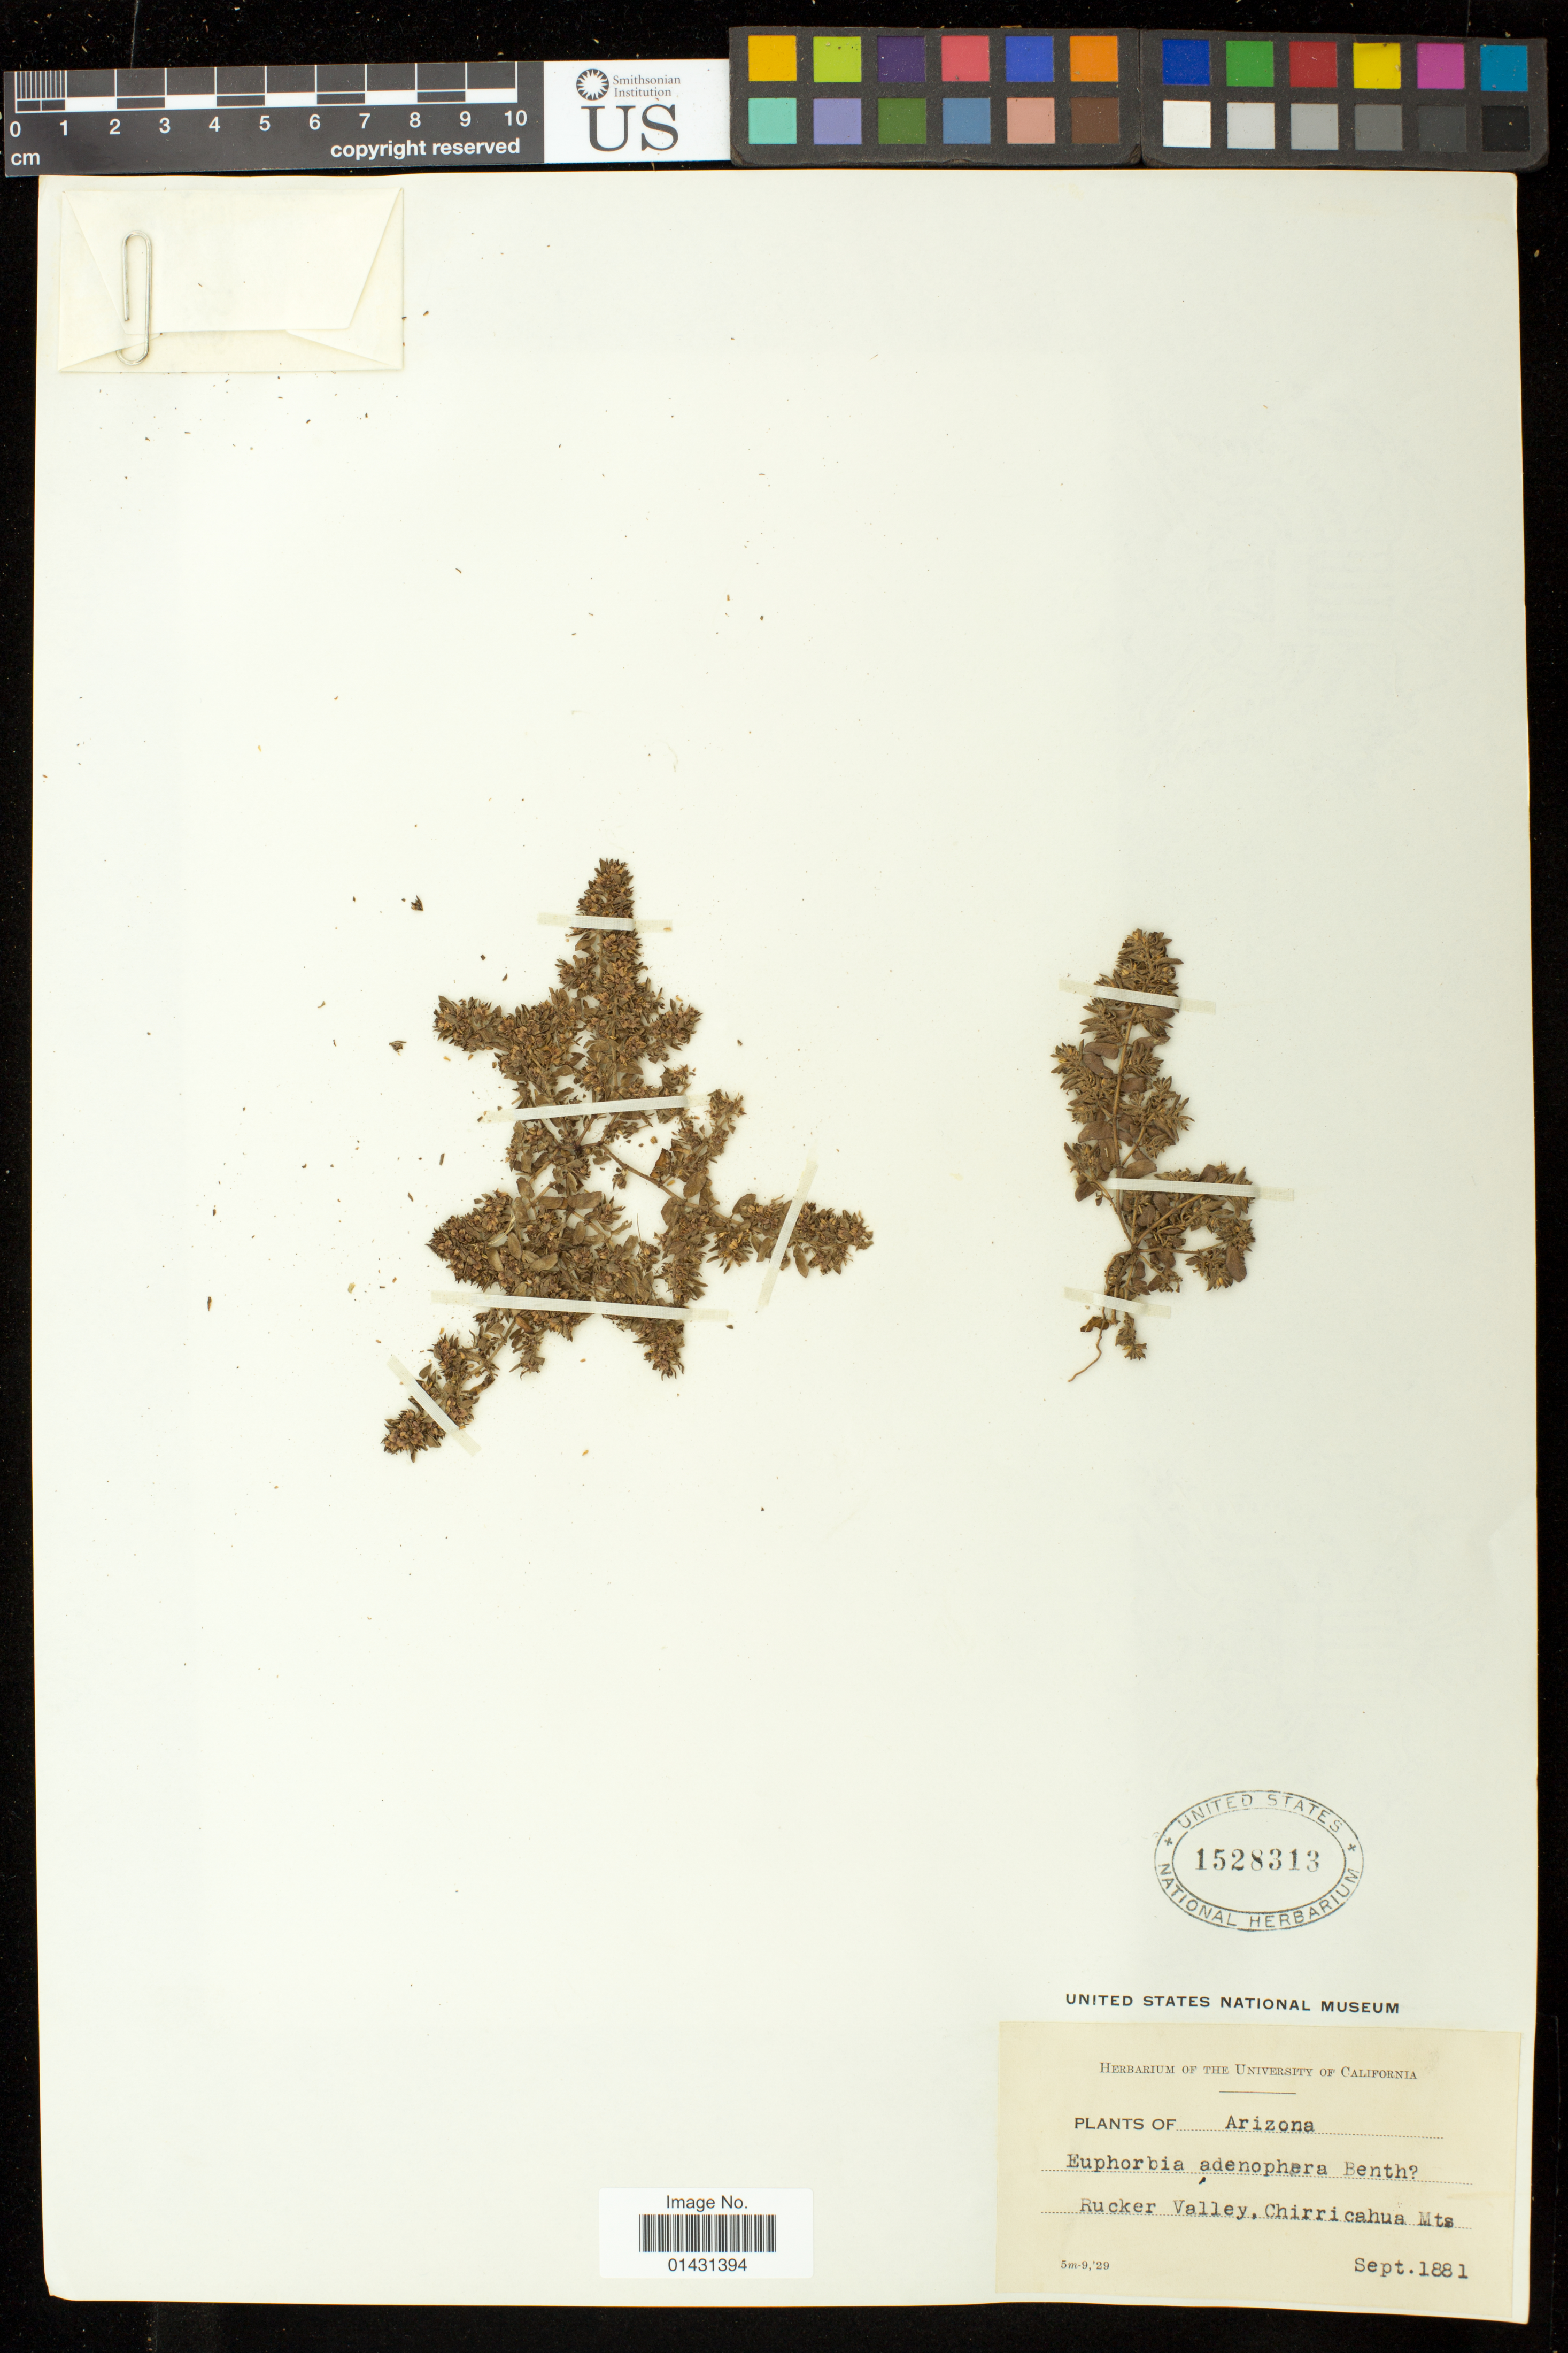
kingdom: Plantae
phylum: Tracheophyta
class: Magnoliopsida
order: Malpighiales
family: Euphorbiaceae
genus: Euphorbia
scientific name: Euphorbia indivisa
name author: (Engelm.) Tidestr.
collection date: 1881-09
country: United States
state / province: Arizona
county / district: Cochise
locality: Rucker Valley, Chirricahua Mts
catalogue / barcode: US 1528313